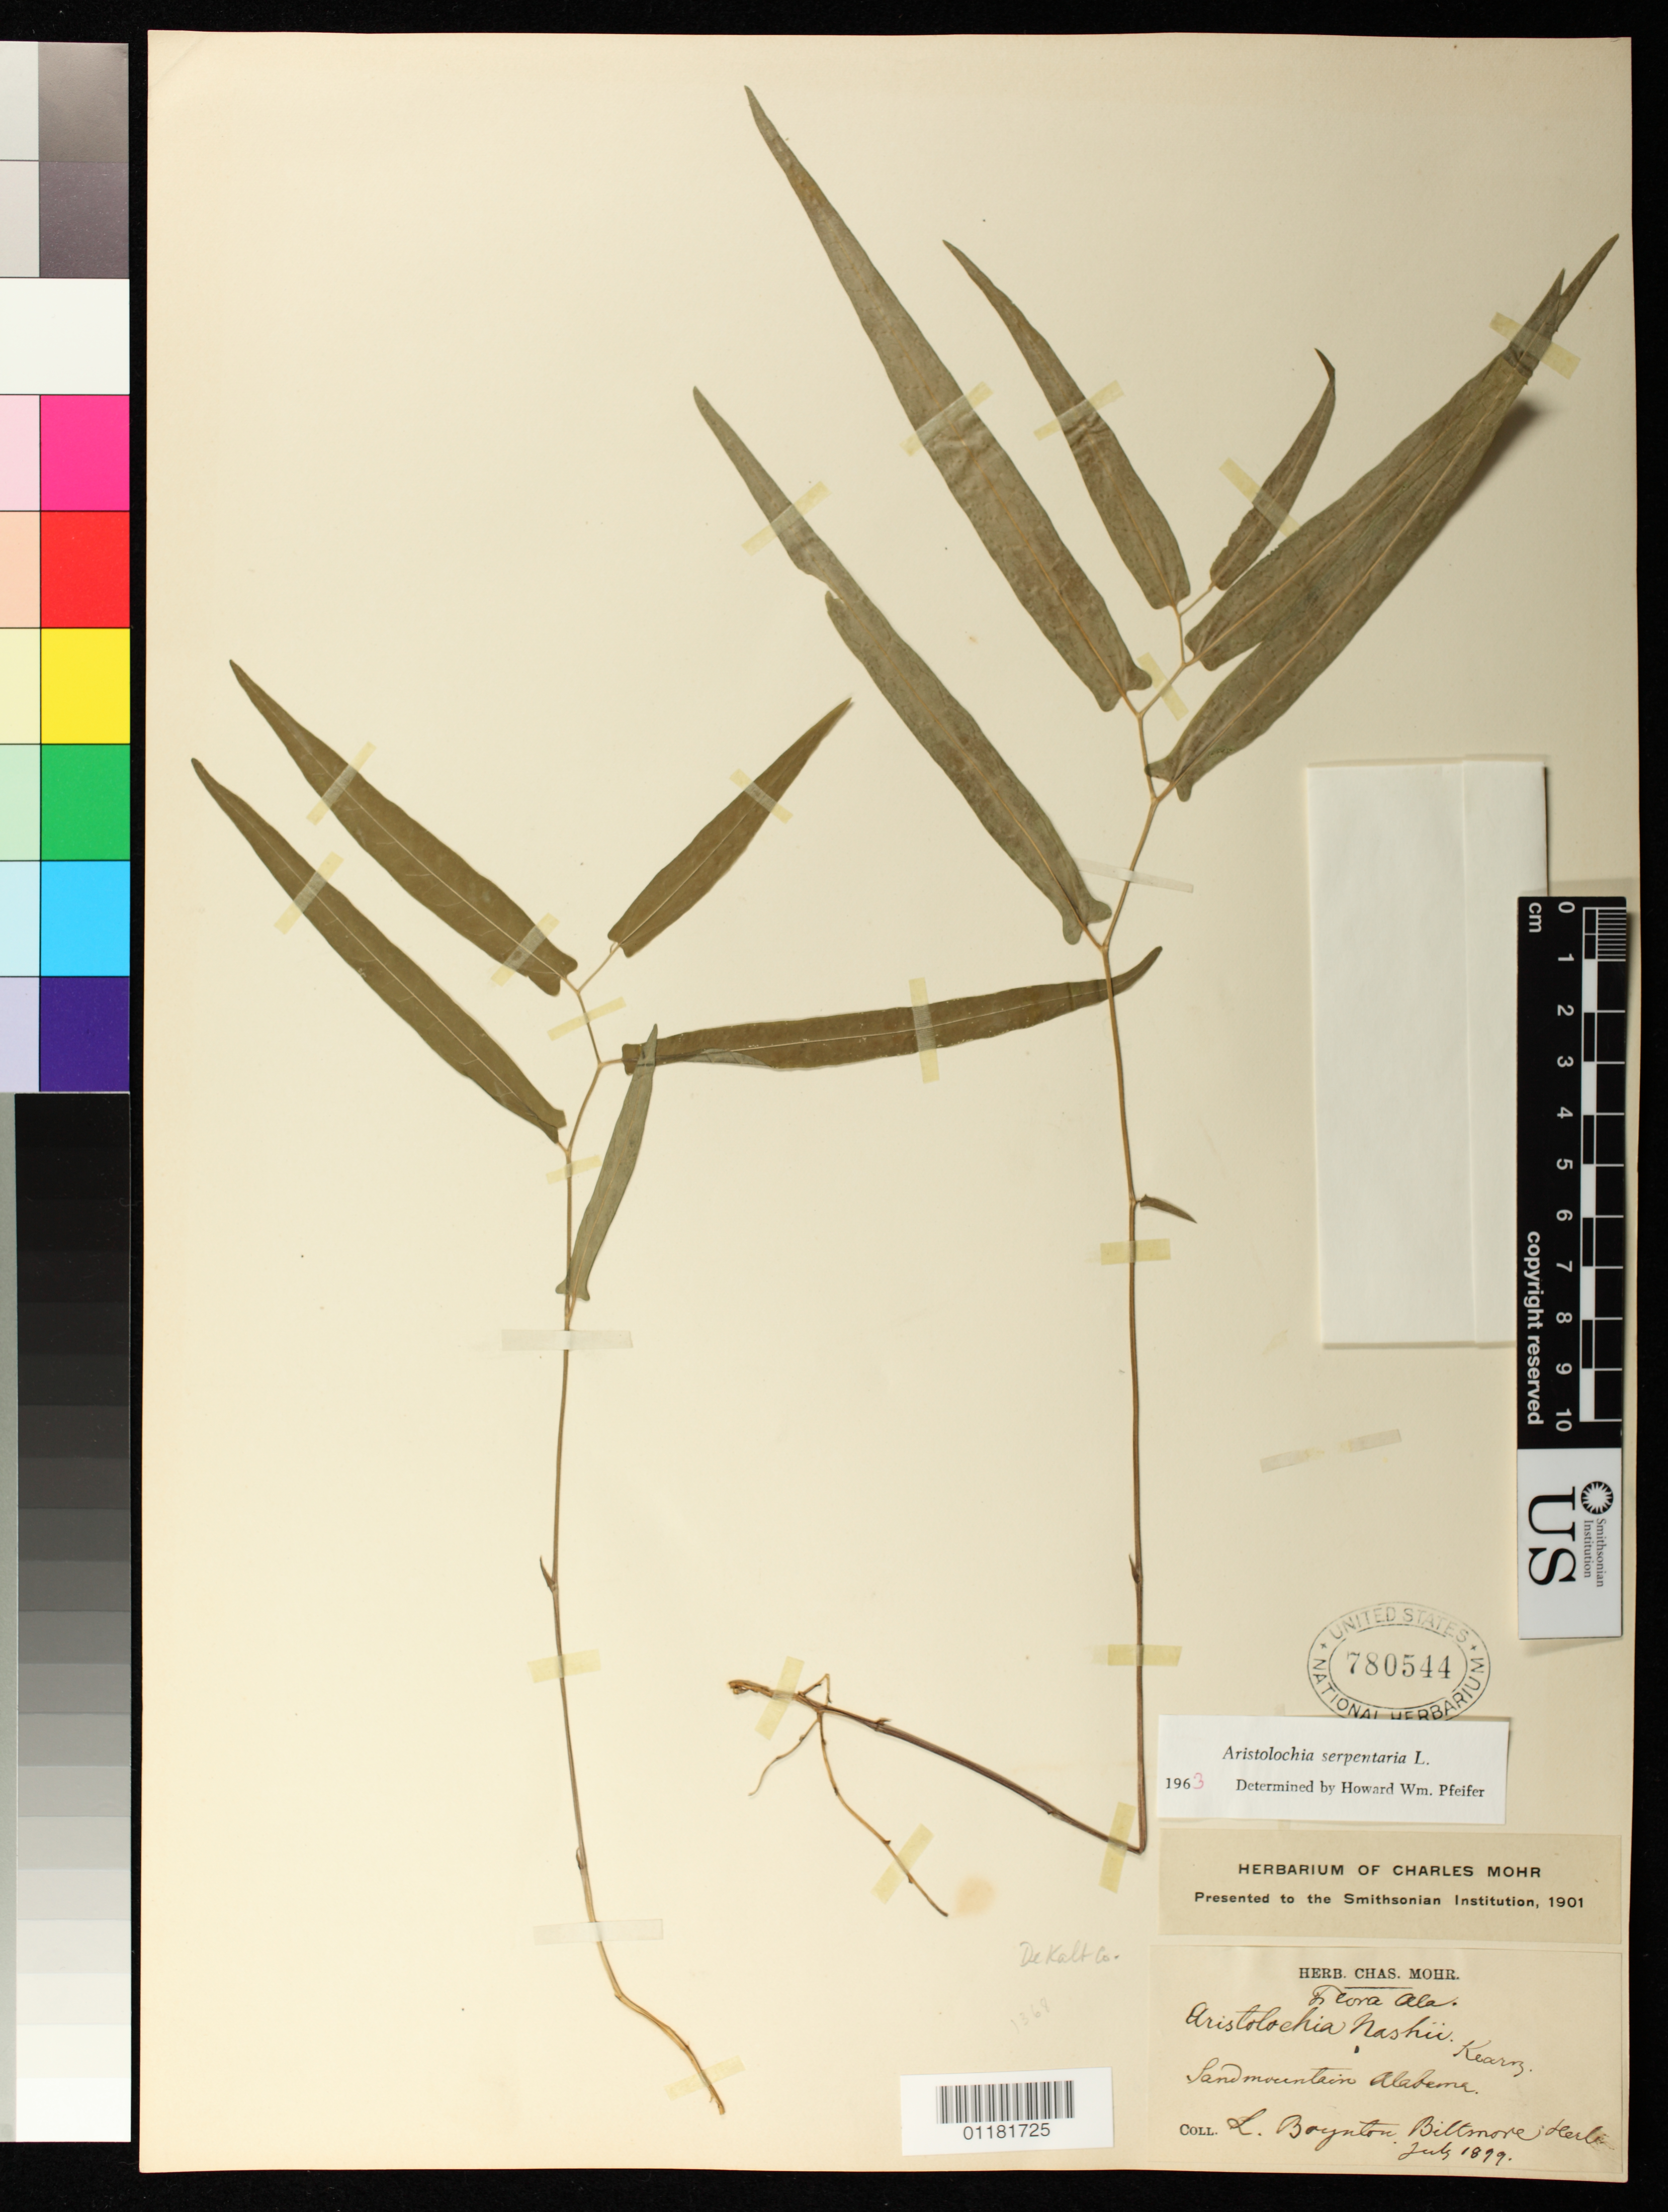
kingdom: Plantae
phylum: Tracheophyta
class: Magnoliopsida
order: Piperales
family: Aristolochiaceae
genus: Aristolochia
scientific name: Aristolochia serpentaria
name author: L.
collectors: L. Boynton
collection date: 1899-07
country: United States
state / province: Alabama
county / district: DeKalb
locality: Sand Mountain DeKalb County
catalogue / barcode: US 780544